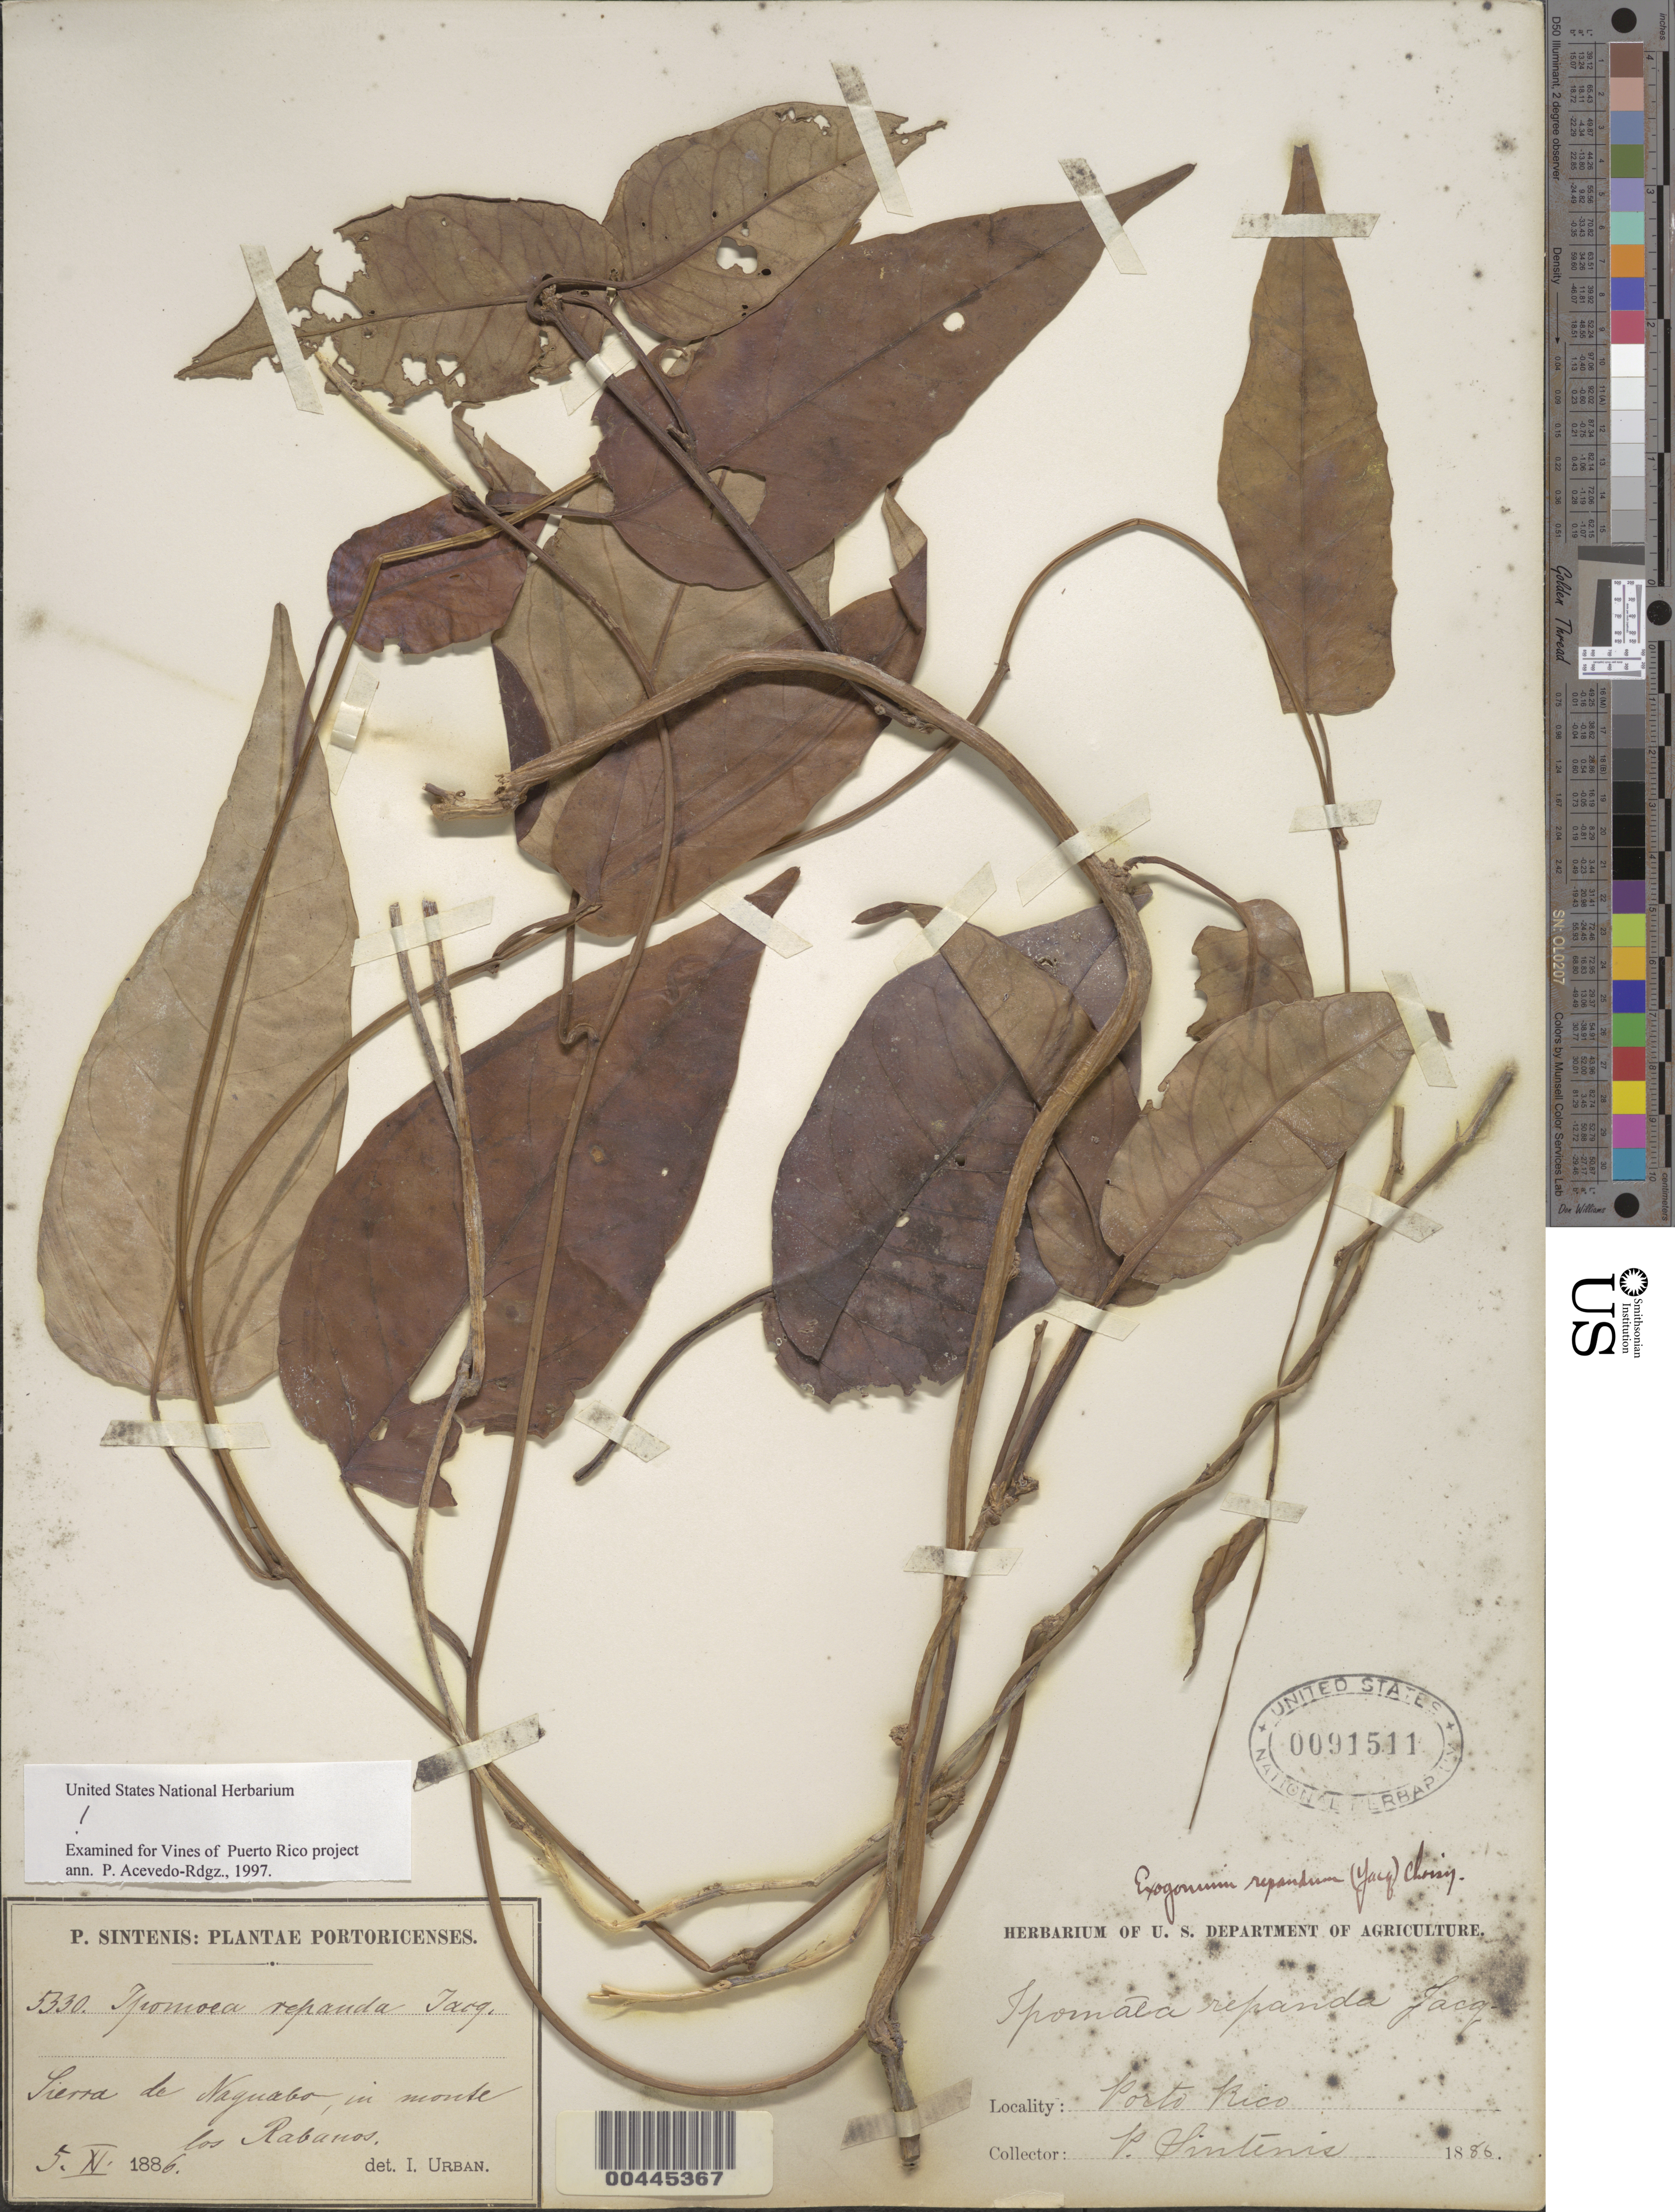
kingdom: Plantae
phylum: Tracheophyta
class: Magnoliopsida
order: Solanales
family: Convolvulaceae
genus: Ipomoea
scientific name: Ipomoea repanda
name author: Jacq.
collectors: P. Sintenis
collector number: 5330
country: Puerto Rico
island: Greater Antilles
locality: Sierra de Naguabo. In monte los Rabanos.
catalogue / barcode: US 91511